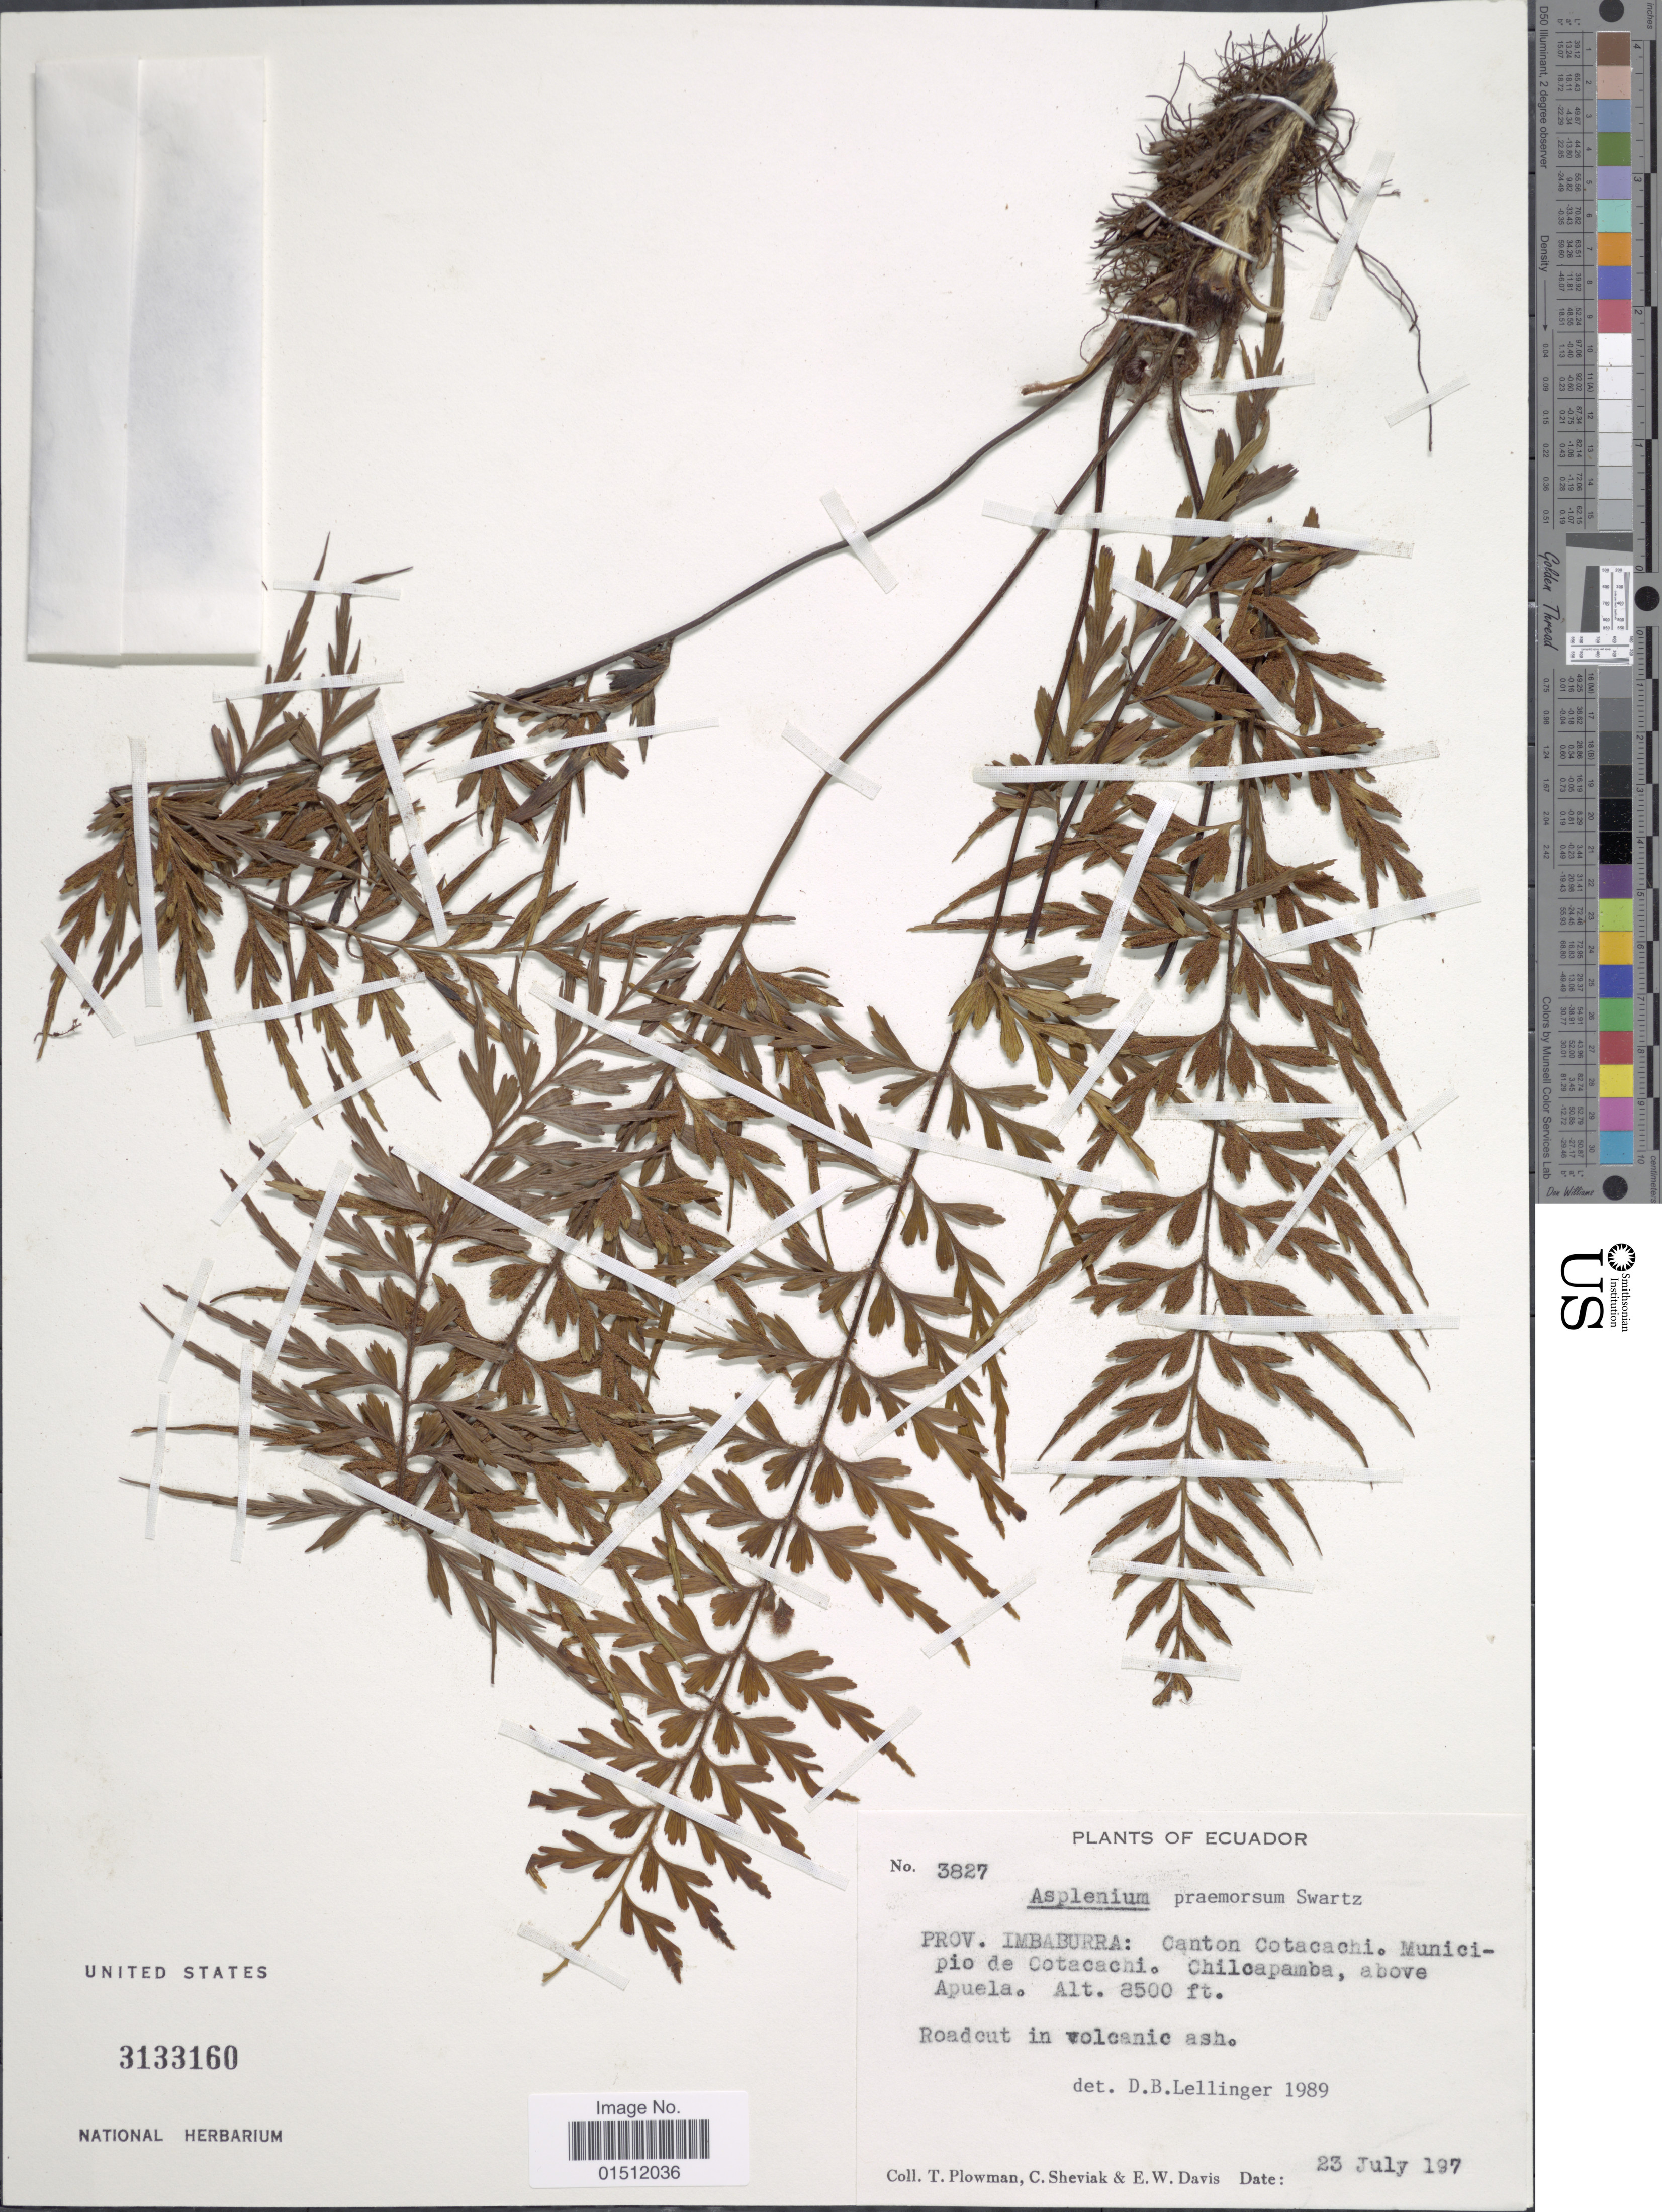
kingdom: Plantae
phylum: Tracheophyta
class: Polypodiopsida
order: Polypodiales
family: Aspleniaceae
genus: Asplenium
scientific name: Asplenium praemorsum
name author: Sw.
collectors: T. Plowman, C. J. Sheviak & E. W. Davis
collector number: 3827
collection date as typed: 197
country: Ecuador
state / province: Imbabura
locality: Prov. Imbaburra: Canton Cotacachi. Municipio de Cotacachi. Chilcapamba, above Apuela.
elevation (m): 2591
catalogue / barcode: US 3133160